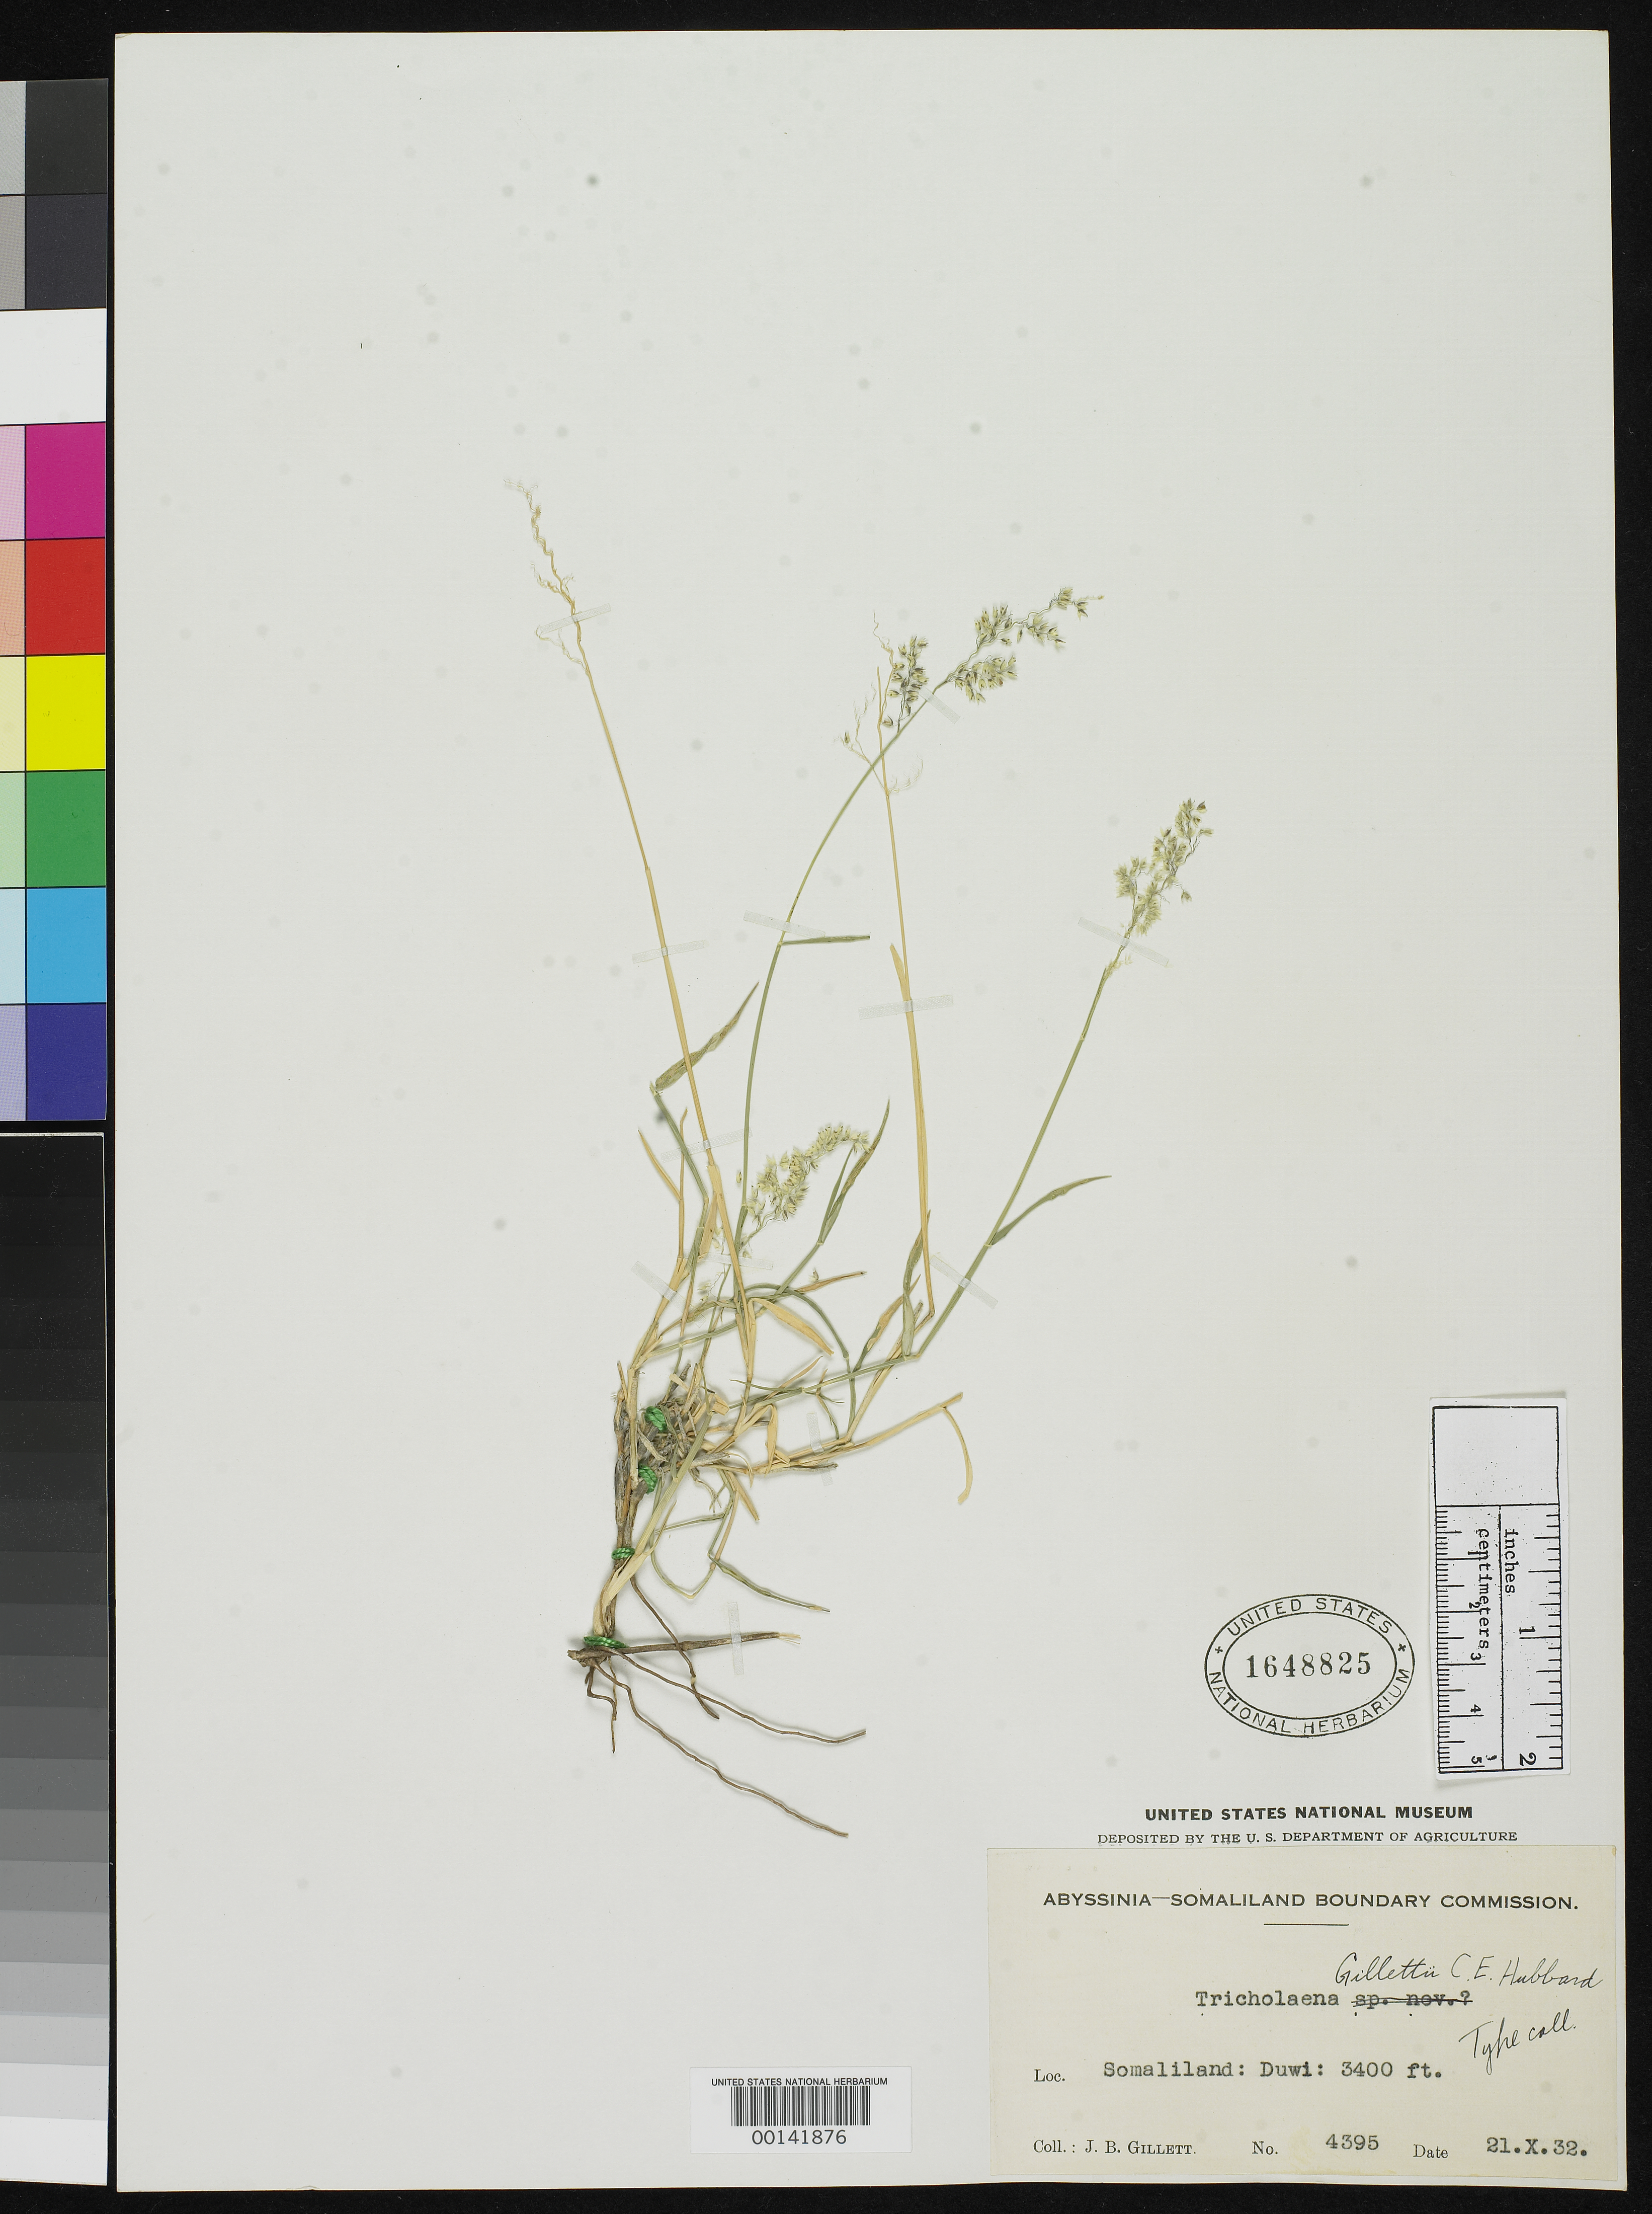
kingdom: Plantae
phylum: Tracheophyta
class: Liliopsida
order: Poales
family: Poaceae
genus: Tricholaena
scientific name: Tricholaena gillettii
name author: C.E. Hubb.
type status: Isotype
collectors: J. B. Gillett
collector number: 4395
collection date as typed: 21 Oct 1932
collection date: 1932-10-21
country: Somalia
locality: Duwi.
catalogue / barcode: US 1648825